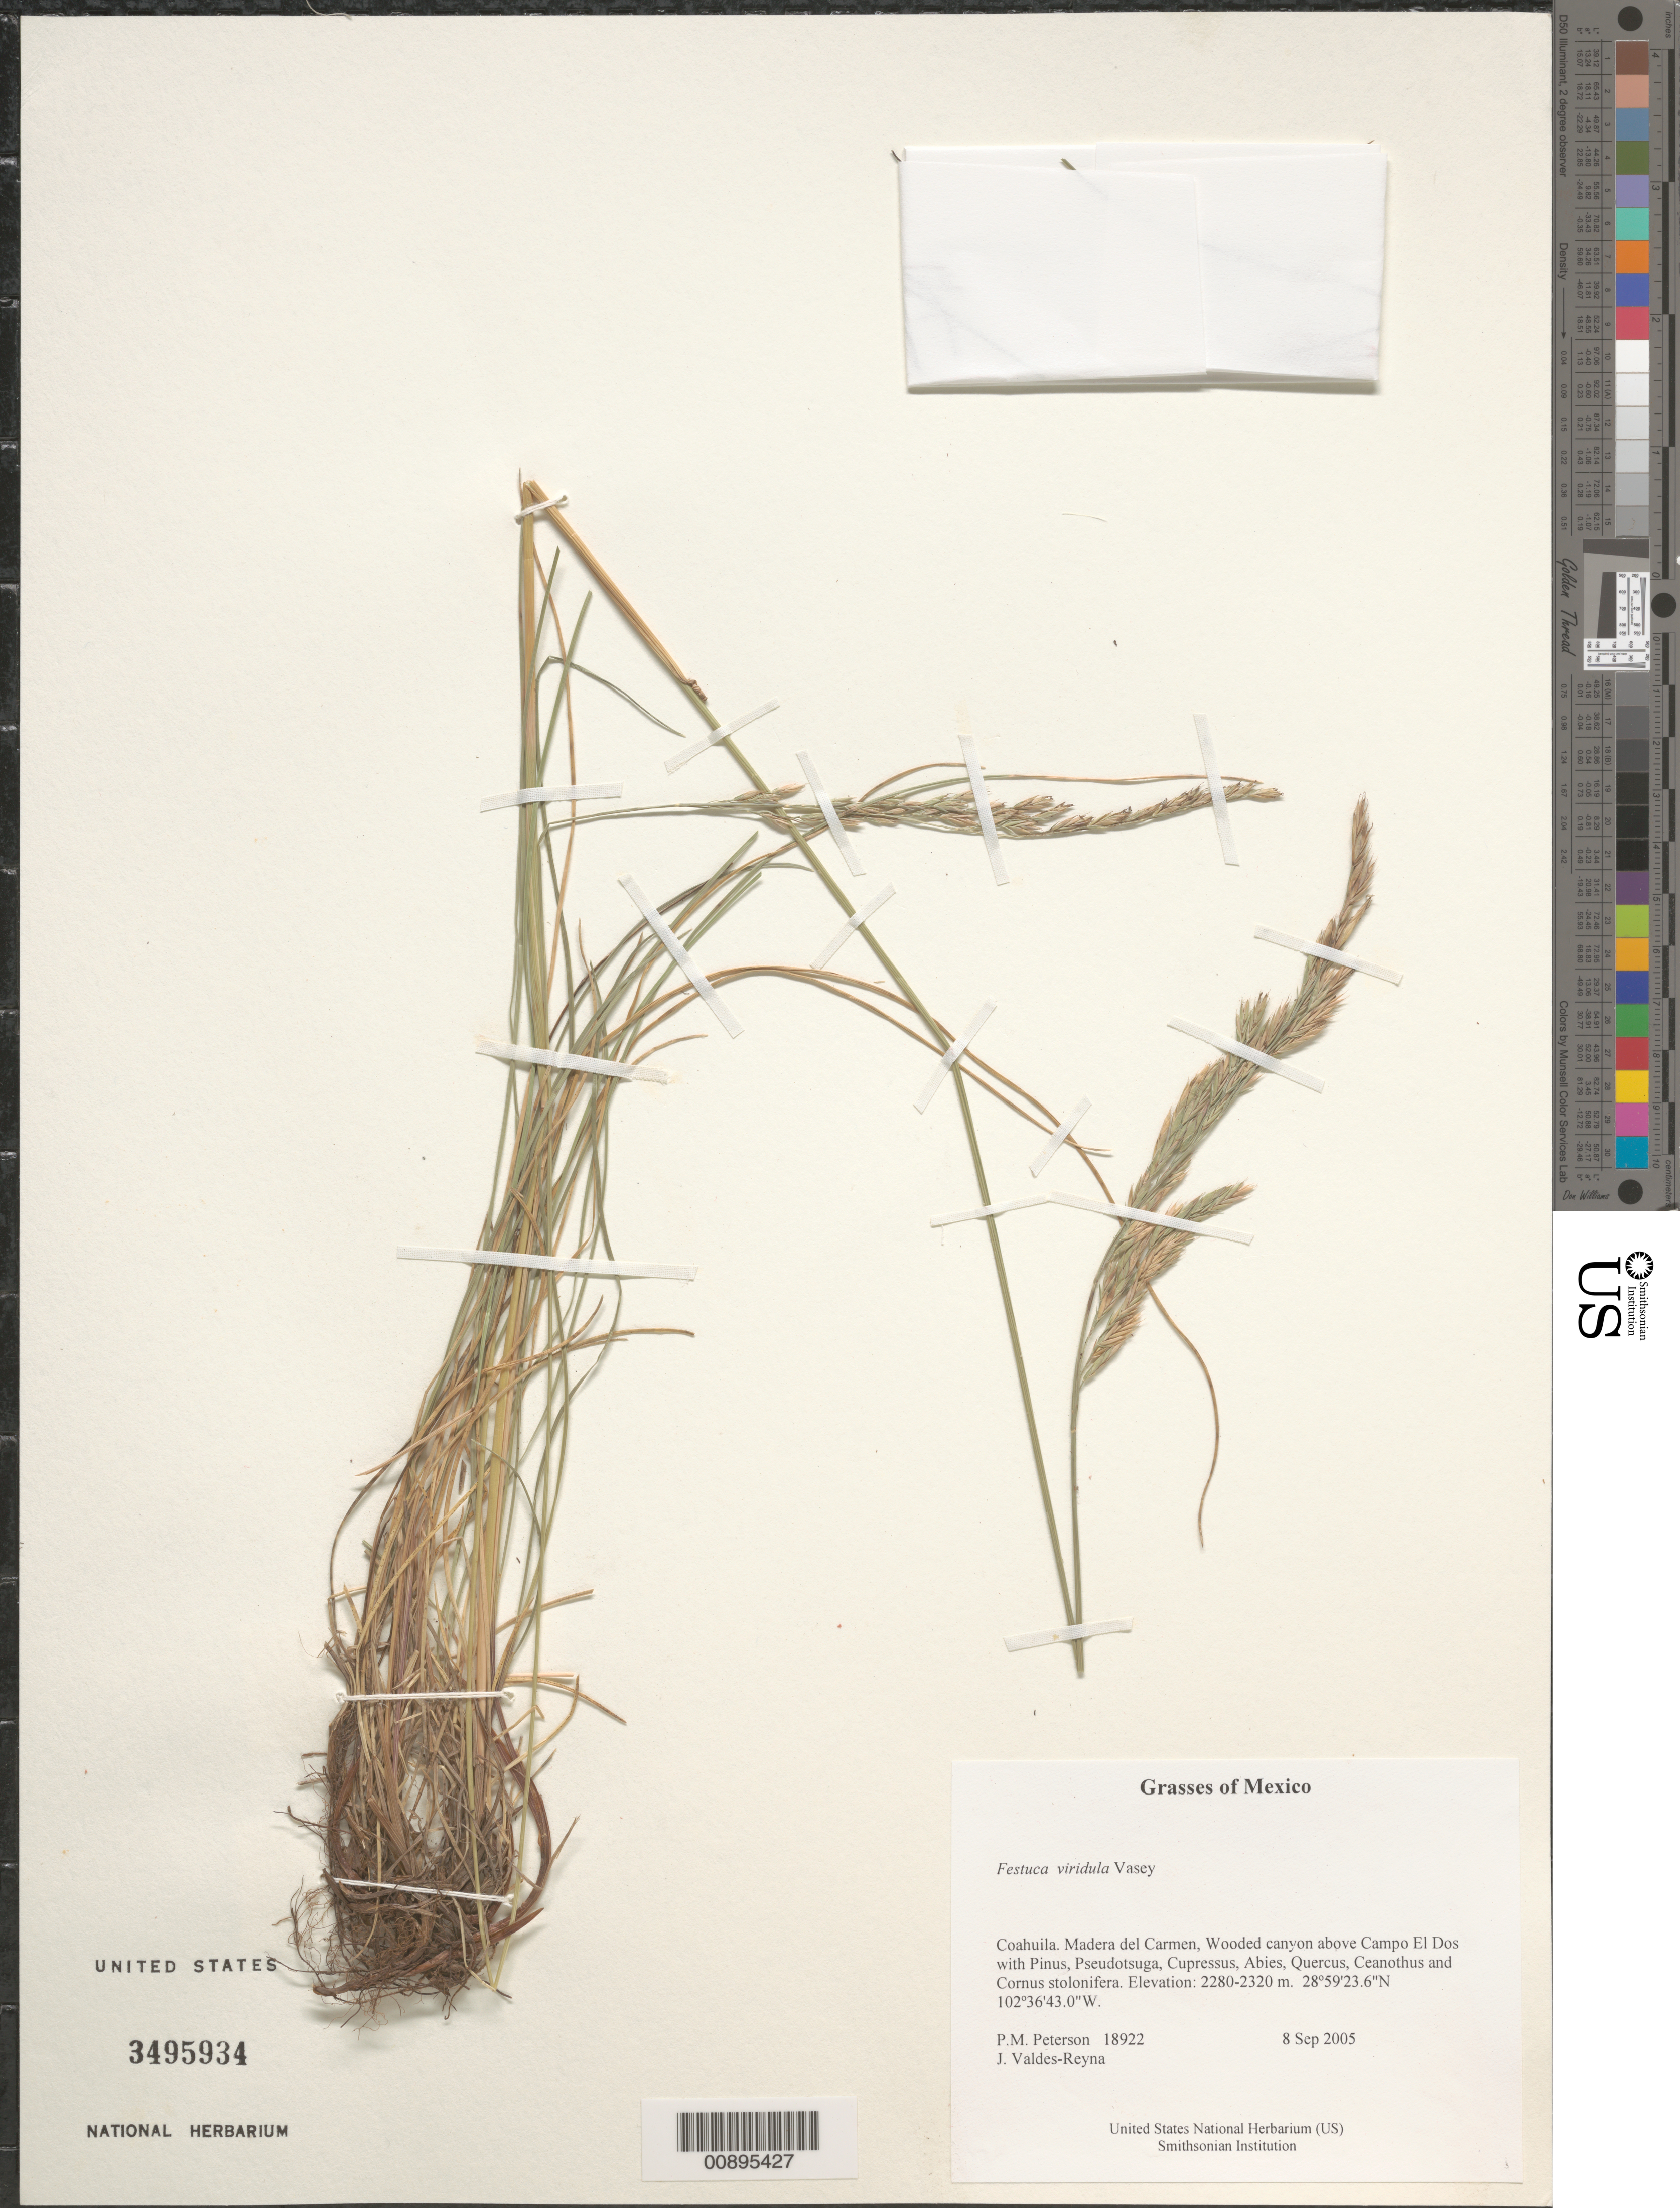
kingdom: Plantae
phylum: Tracheophyta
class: Liliopsida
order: Poales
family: Poaceae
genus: Festuca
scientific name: Festuca viridula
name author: Vasey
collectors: P. M. Peterson & J. Valdés-Reyna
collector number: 18922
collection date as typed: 08 Sep 2005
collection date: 2005-09-08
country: Mexico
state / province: Coahuila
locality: Madera del Carmen, Wooded canyon above Campo El Dos with Pinus, Pseudotsuga, Cupressus, Abies, Quercus, Ceanothus and Cornus stolonifera.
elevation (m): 2280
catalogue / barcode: US 3495934